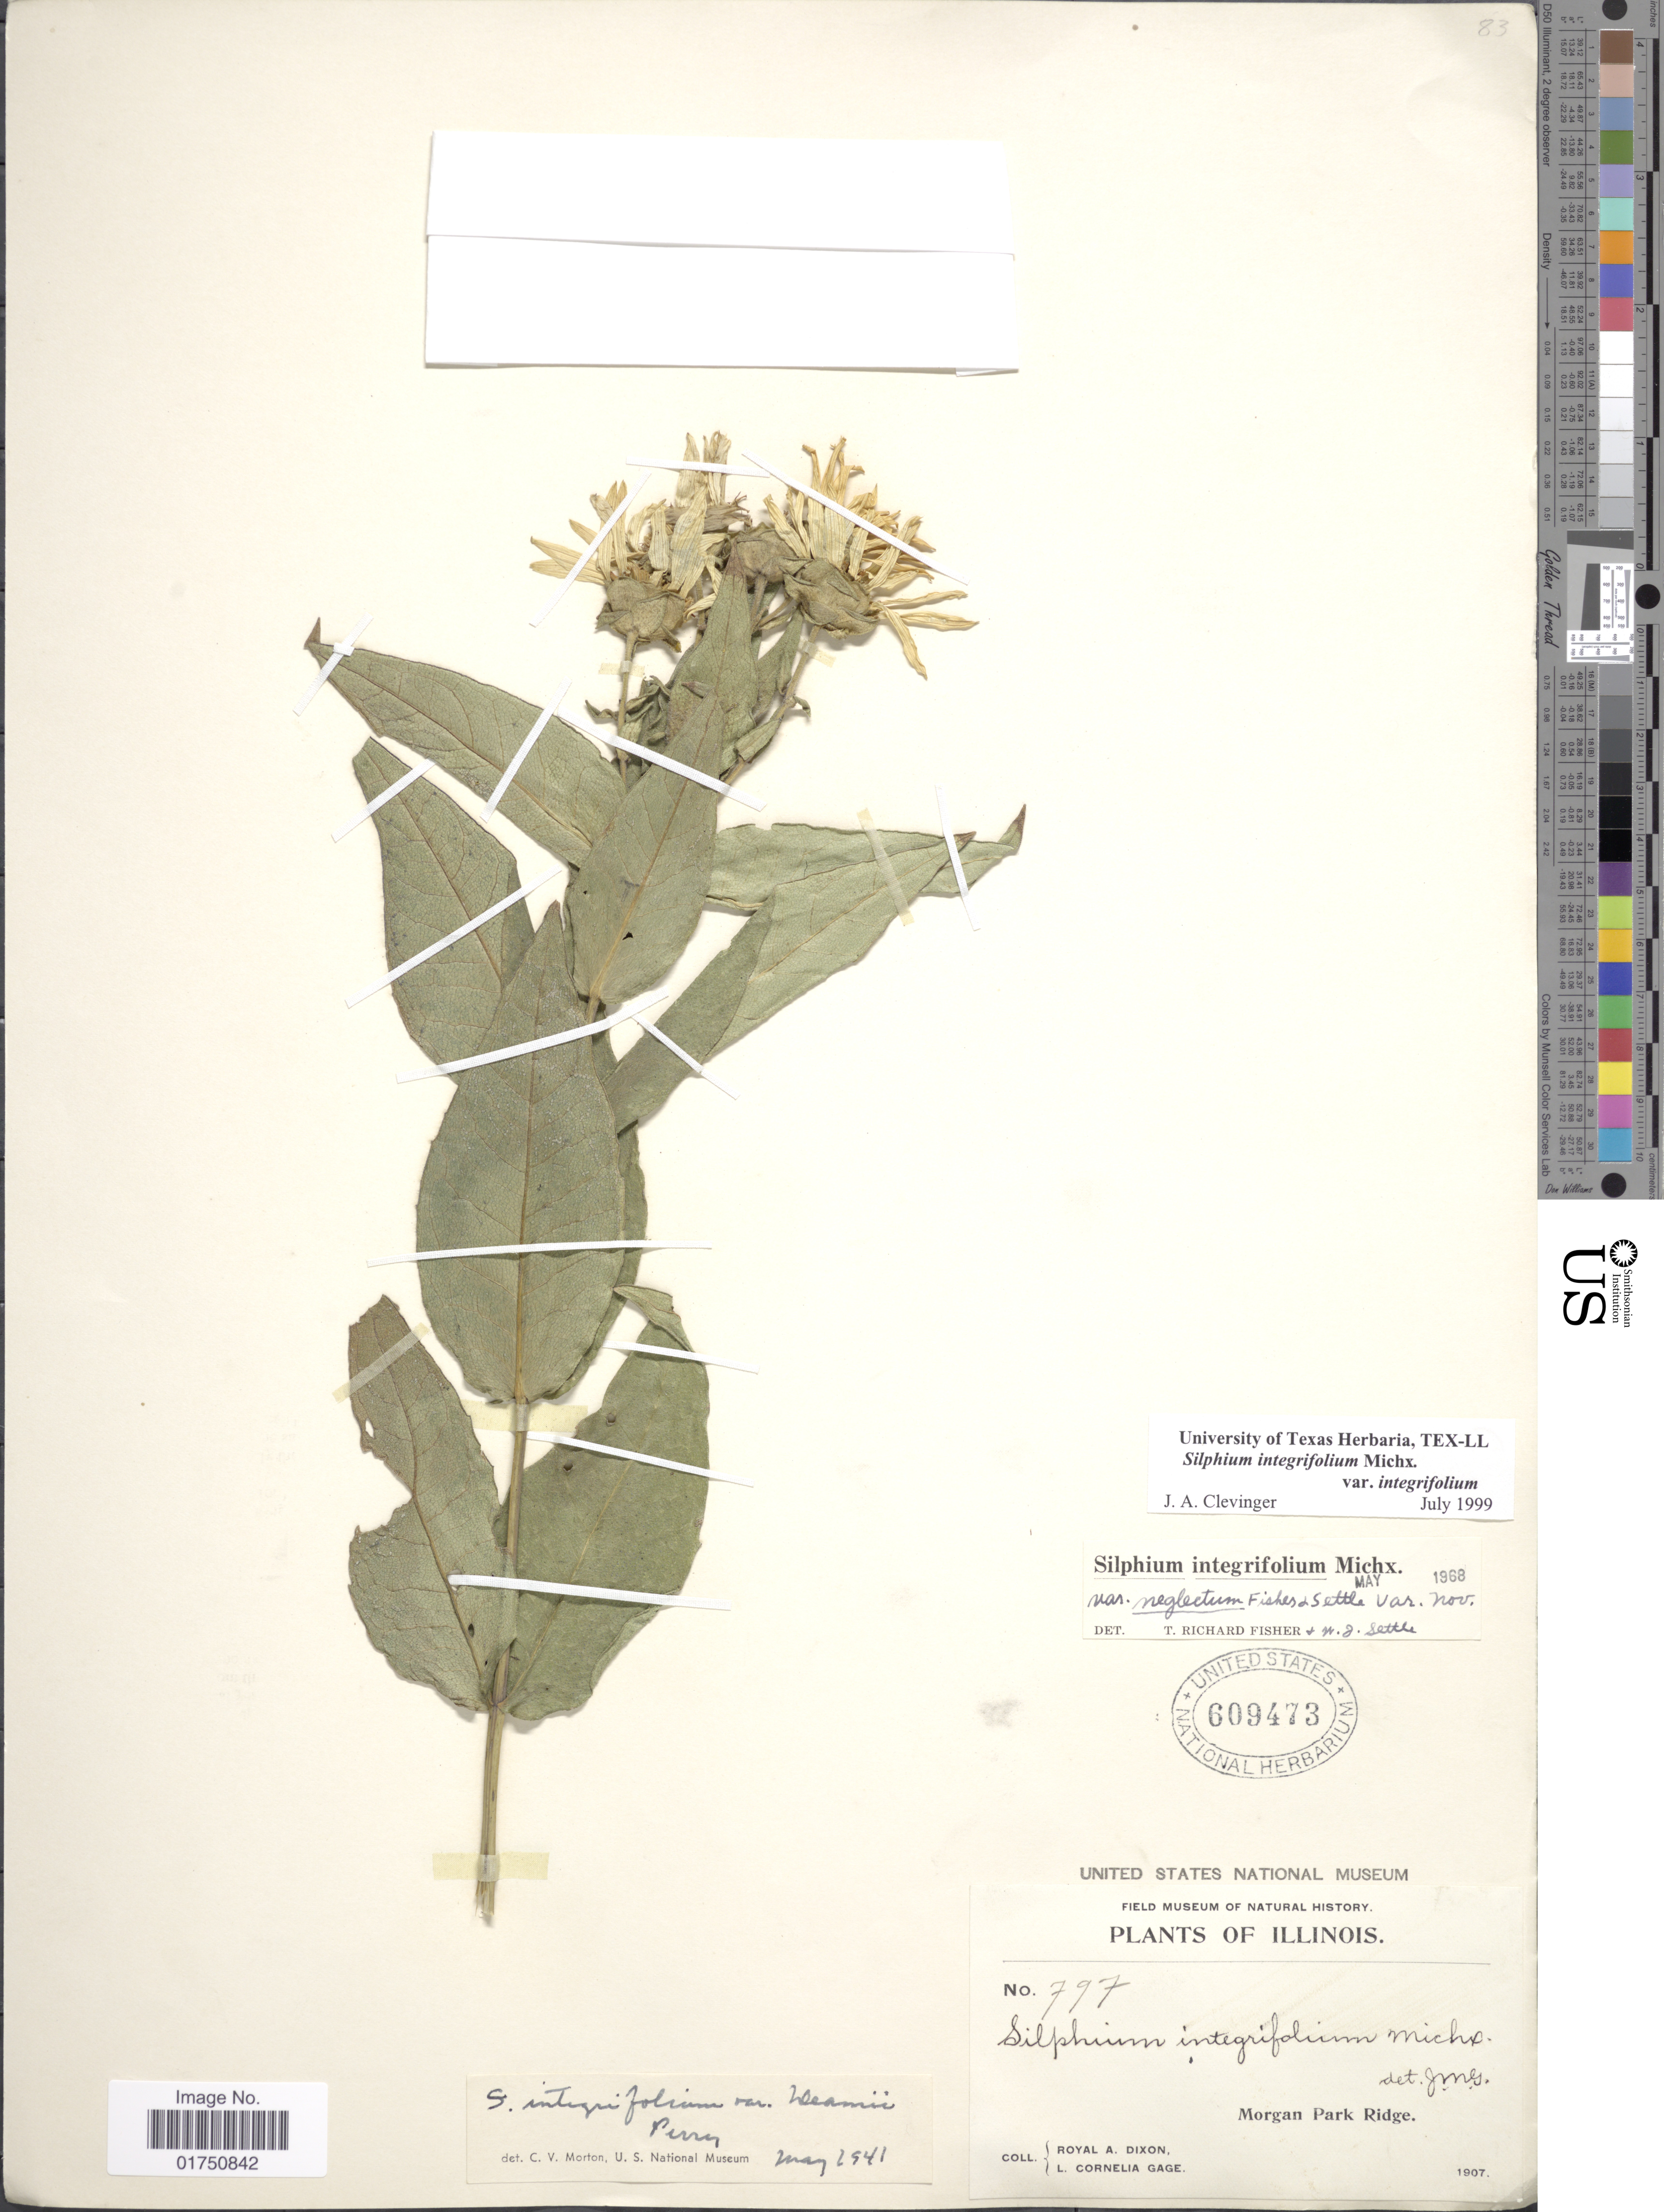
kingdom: Plantae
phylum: Tracheophyta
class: Magnoliopsida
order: Asterales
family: Asteraceae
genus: Silphium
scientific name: Silphium integrifolium var. integrifolium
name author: Michx.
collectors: R. A. Dixon & L. Gage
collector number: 797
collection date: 1907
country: United States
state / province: Illinois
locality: Morgan Park Ridge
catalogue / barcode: US 609473